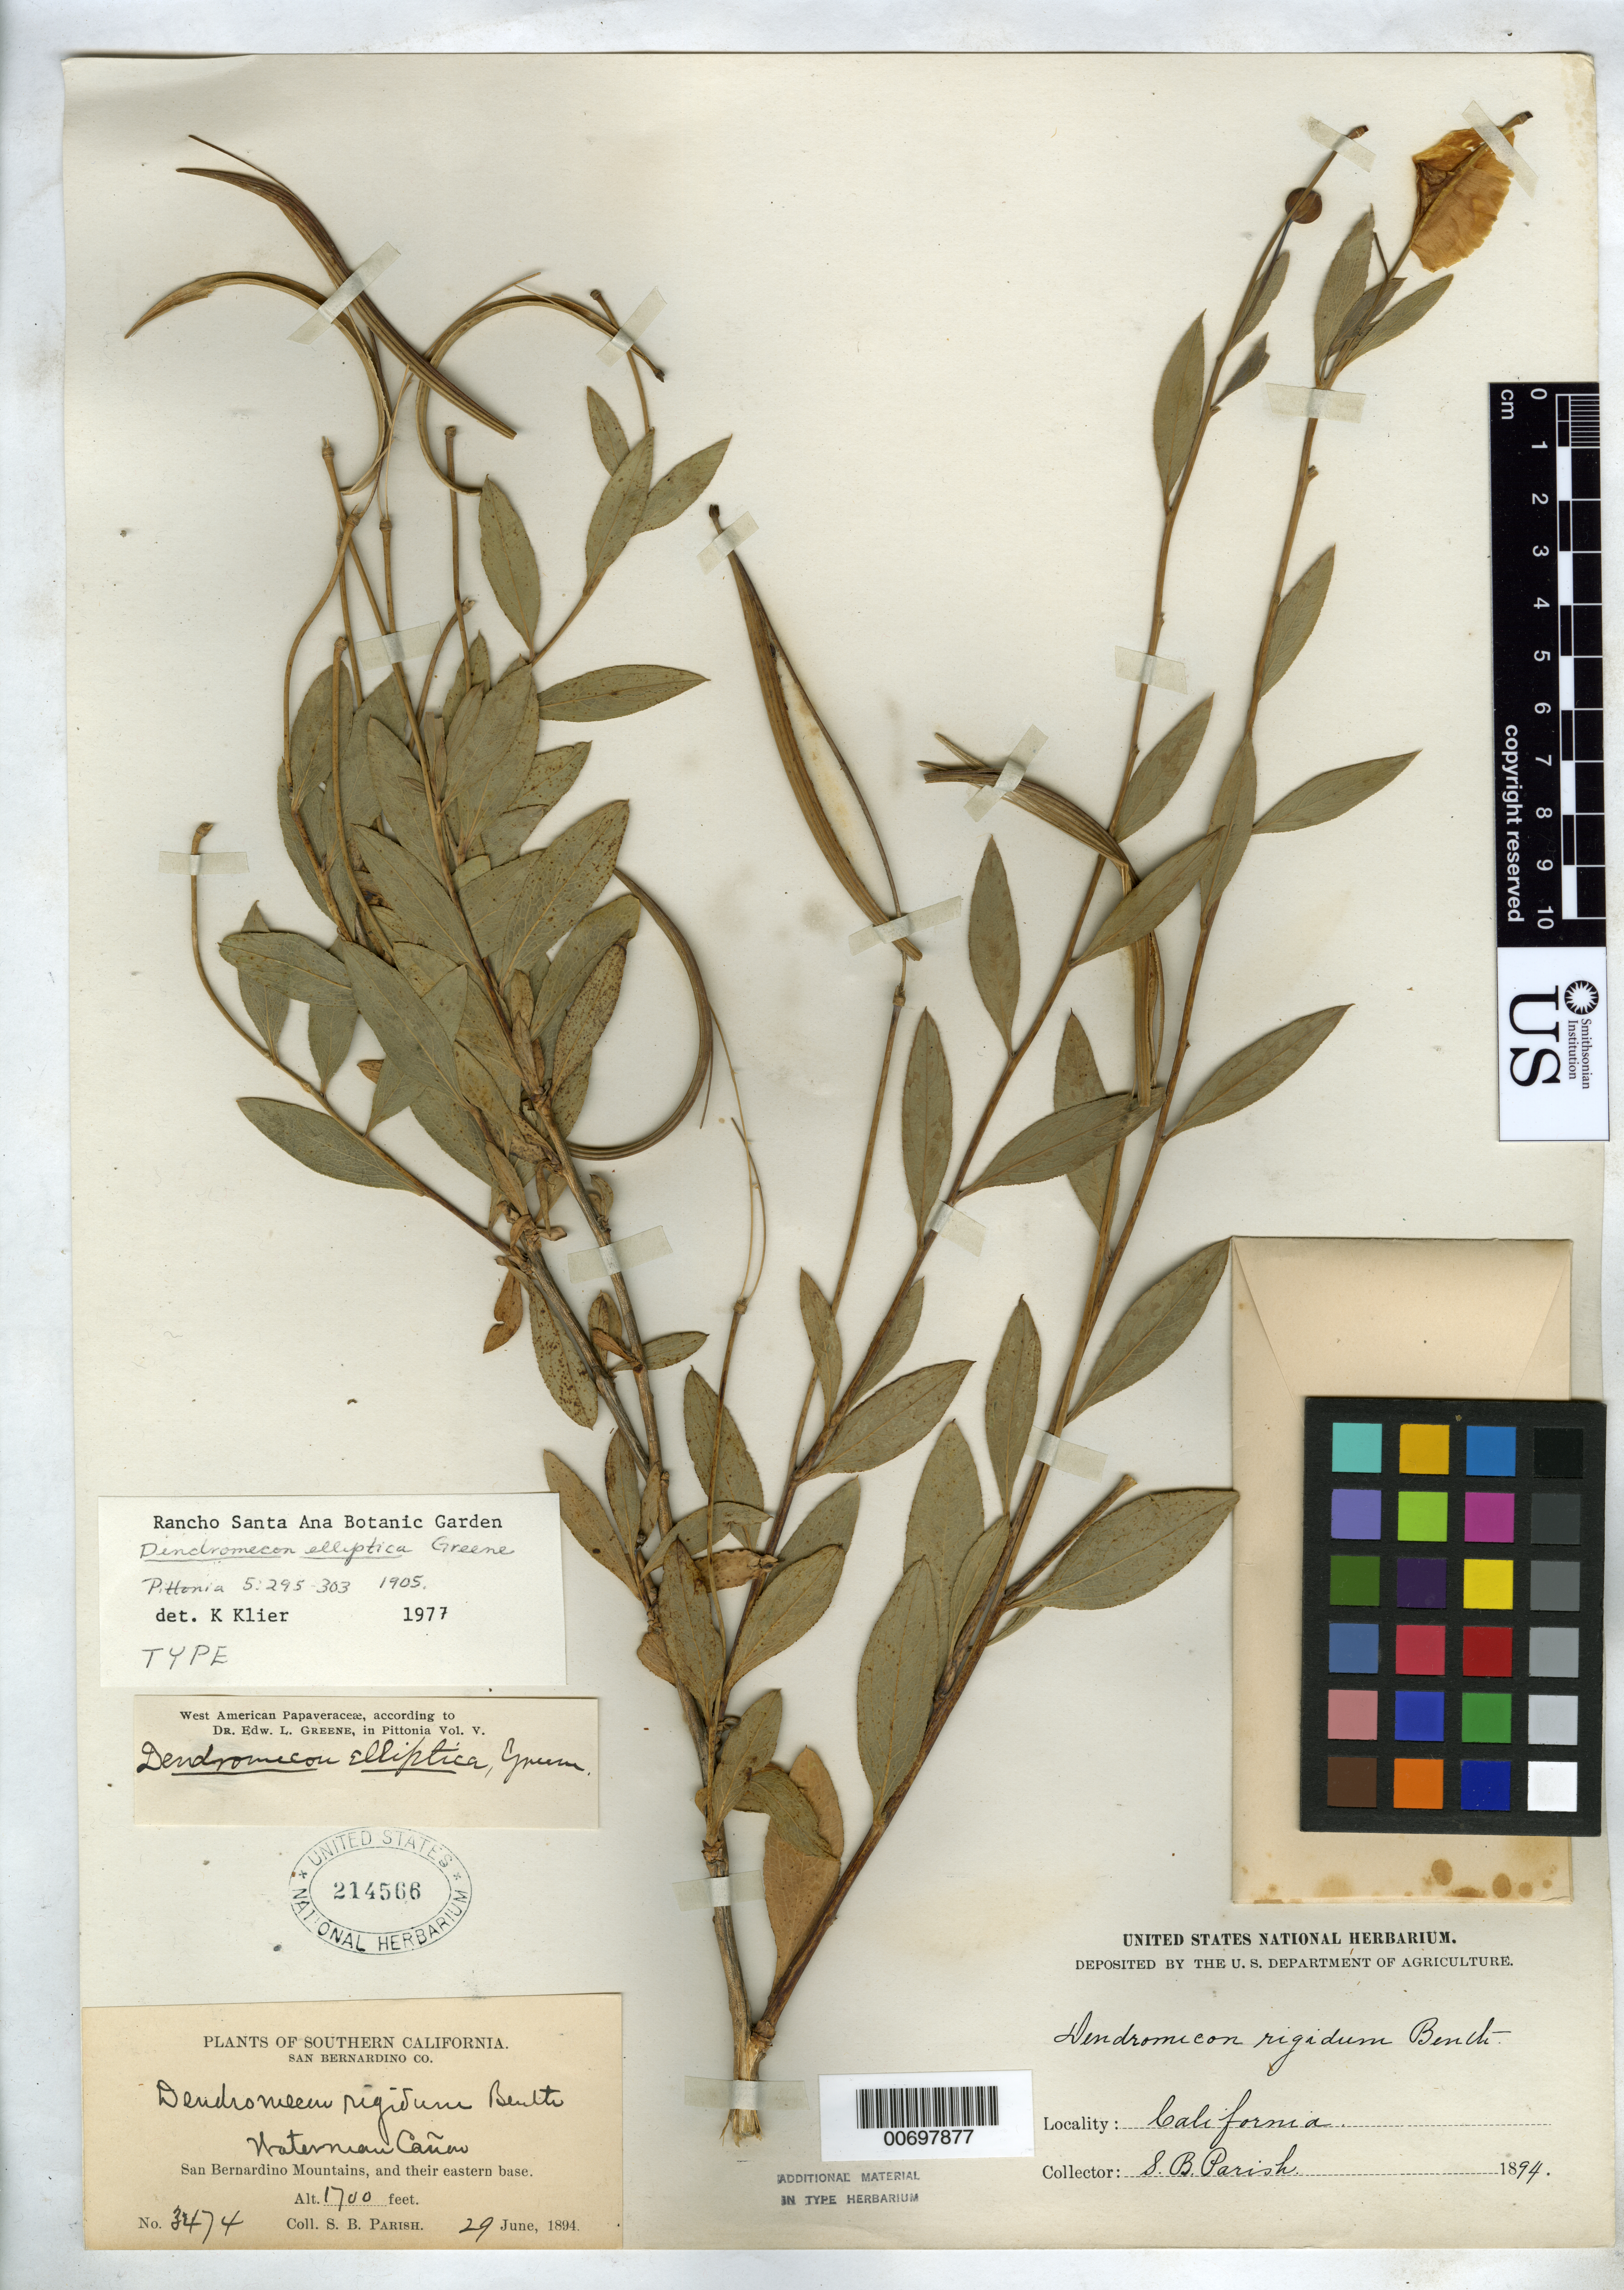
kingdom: Plantae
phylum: Tracheophyta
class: Magnoliopsida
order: Ranunculales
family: Papaveraceae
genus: Dendromecon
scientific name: Dendromecon elliptica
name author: Greene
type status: Syntype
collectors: S. B. Parish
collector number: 3474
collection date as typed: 29 Jun 1894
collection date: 1894-06-29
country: United States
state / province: California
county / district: San Bernardino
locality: Waterman Cañon, San Bernardino Mts, and their eastern base.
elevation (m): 518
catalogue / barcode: US 214566